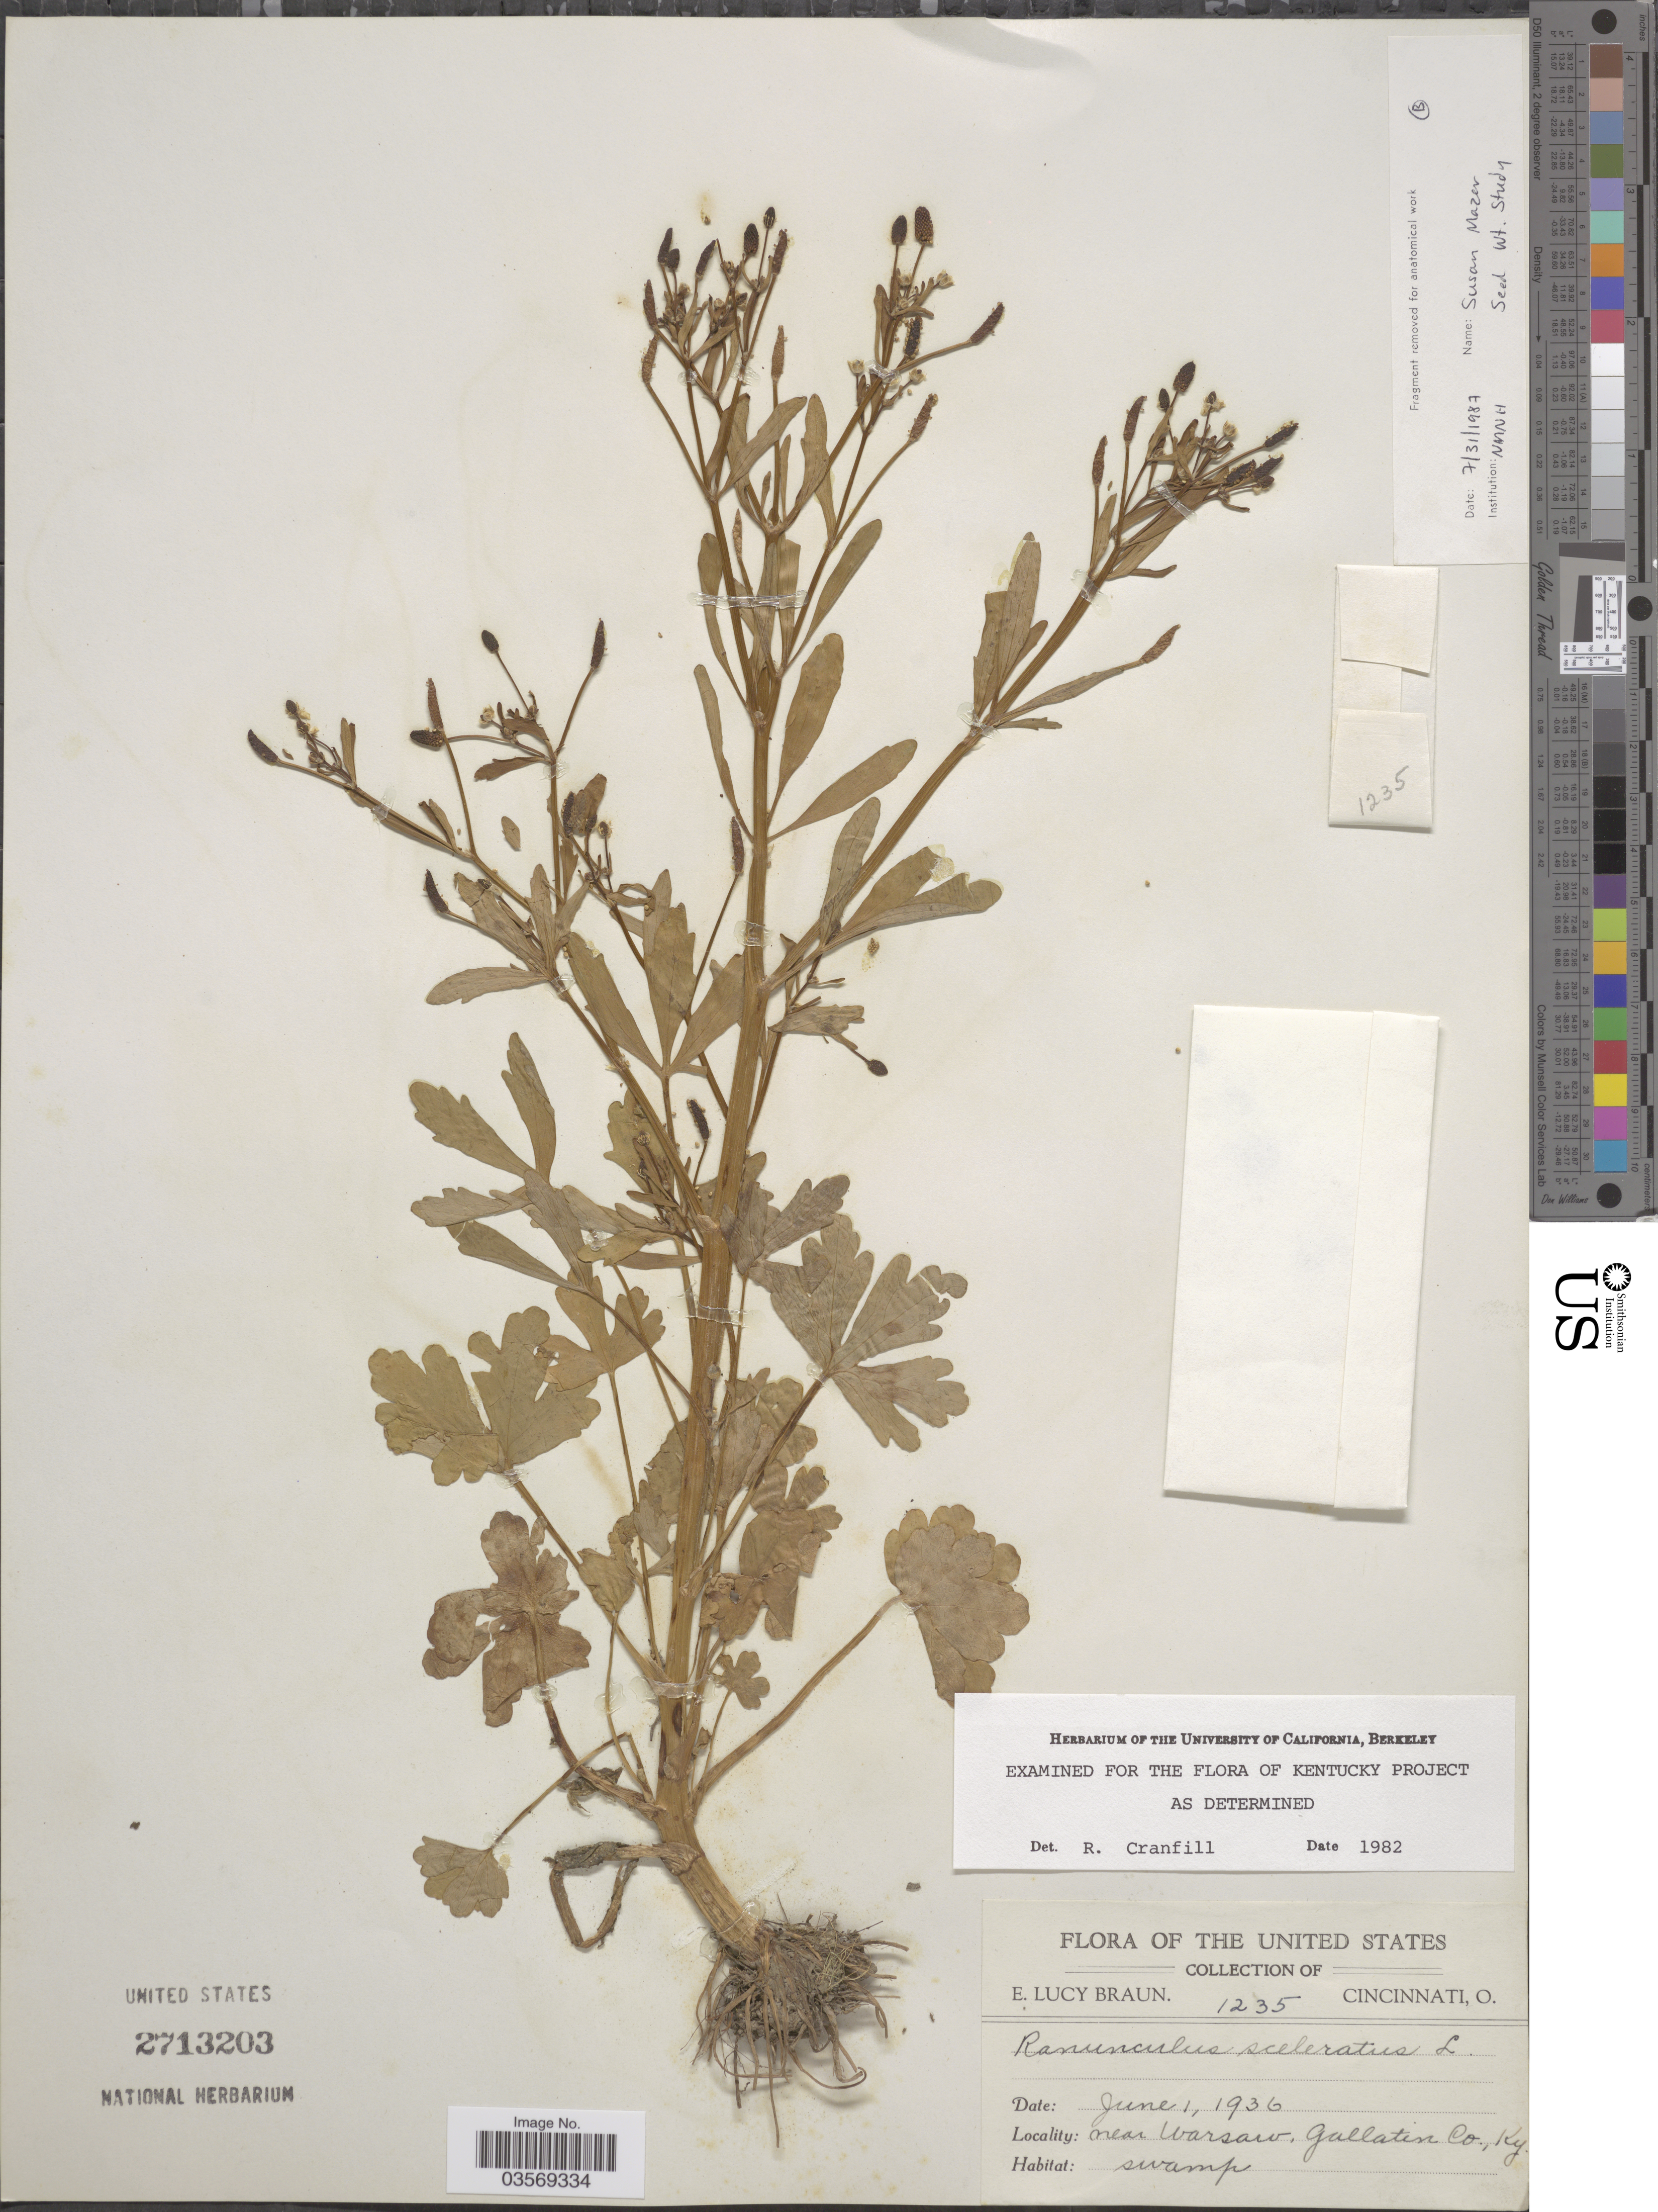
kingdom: Plantae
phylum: Tracheophyta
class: Magnoliopsida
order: Ranunculales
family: Ranunculaceae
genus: Ranunculus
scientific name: Ranunculus sceleratus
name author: L.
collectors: E. L. Braun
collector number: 1235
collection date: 1936-06-01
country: United States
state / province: Kentucky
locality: Near Warsaw, Gallation Co.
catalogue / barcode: US 2713203